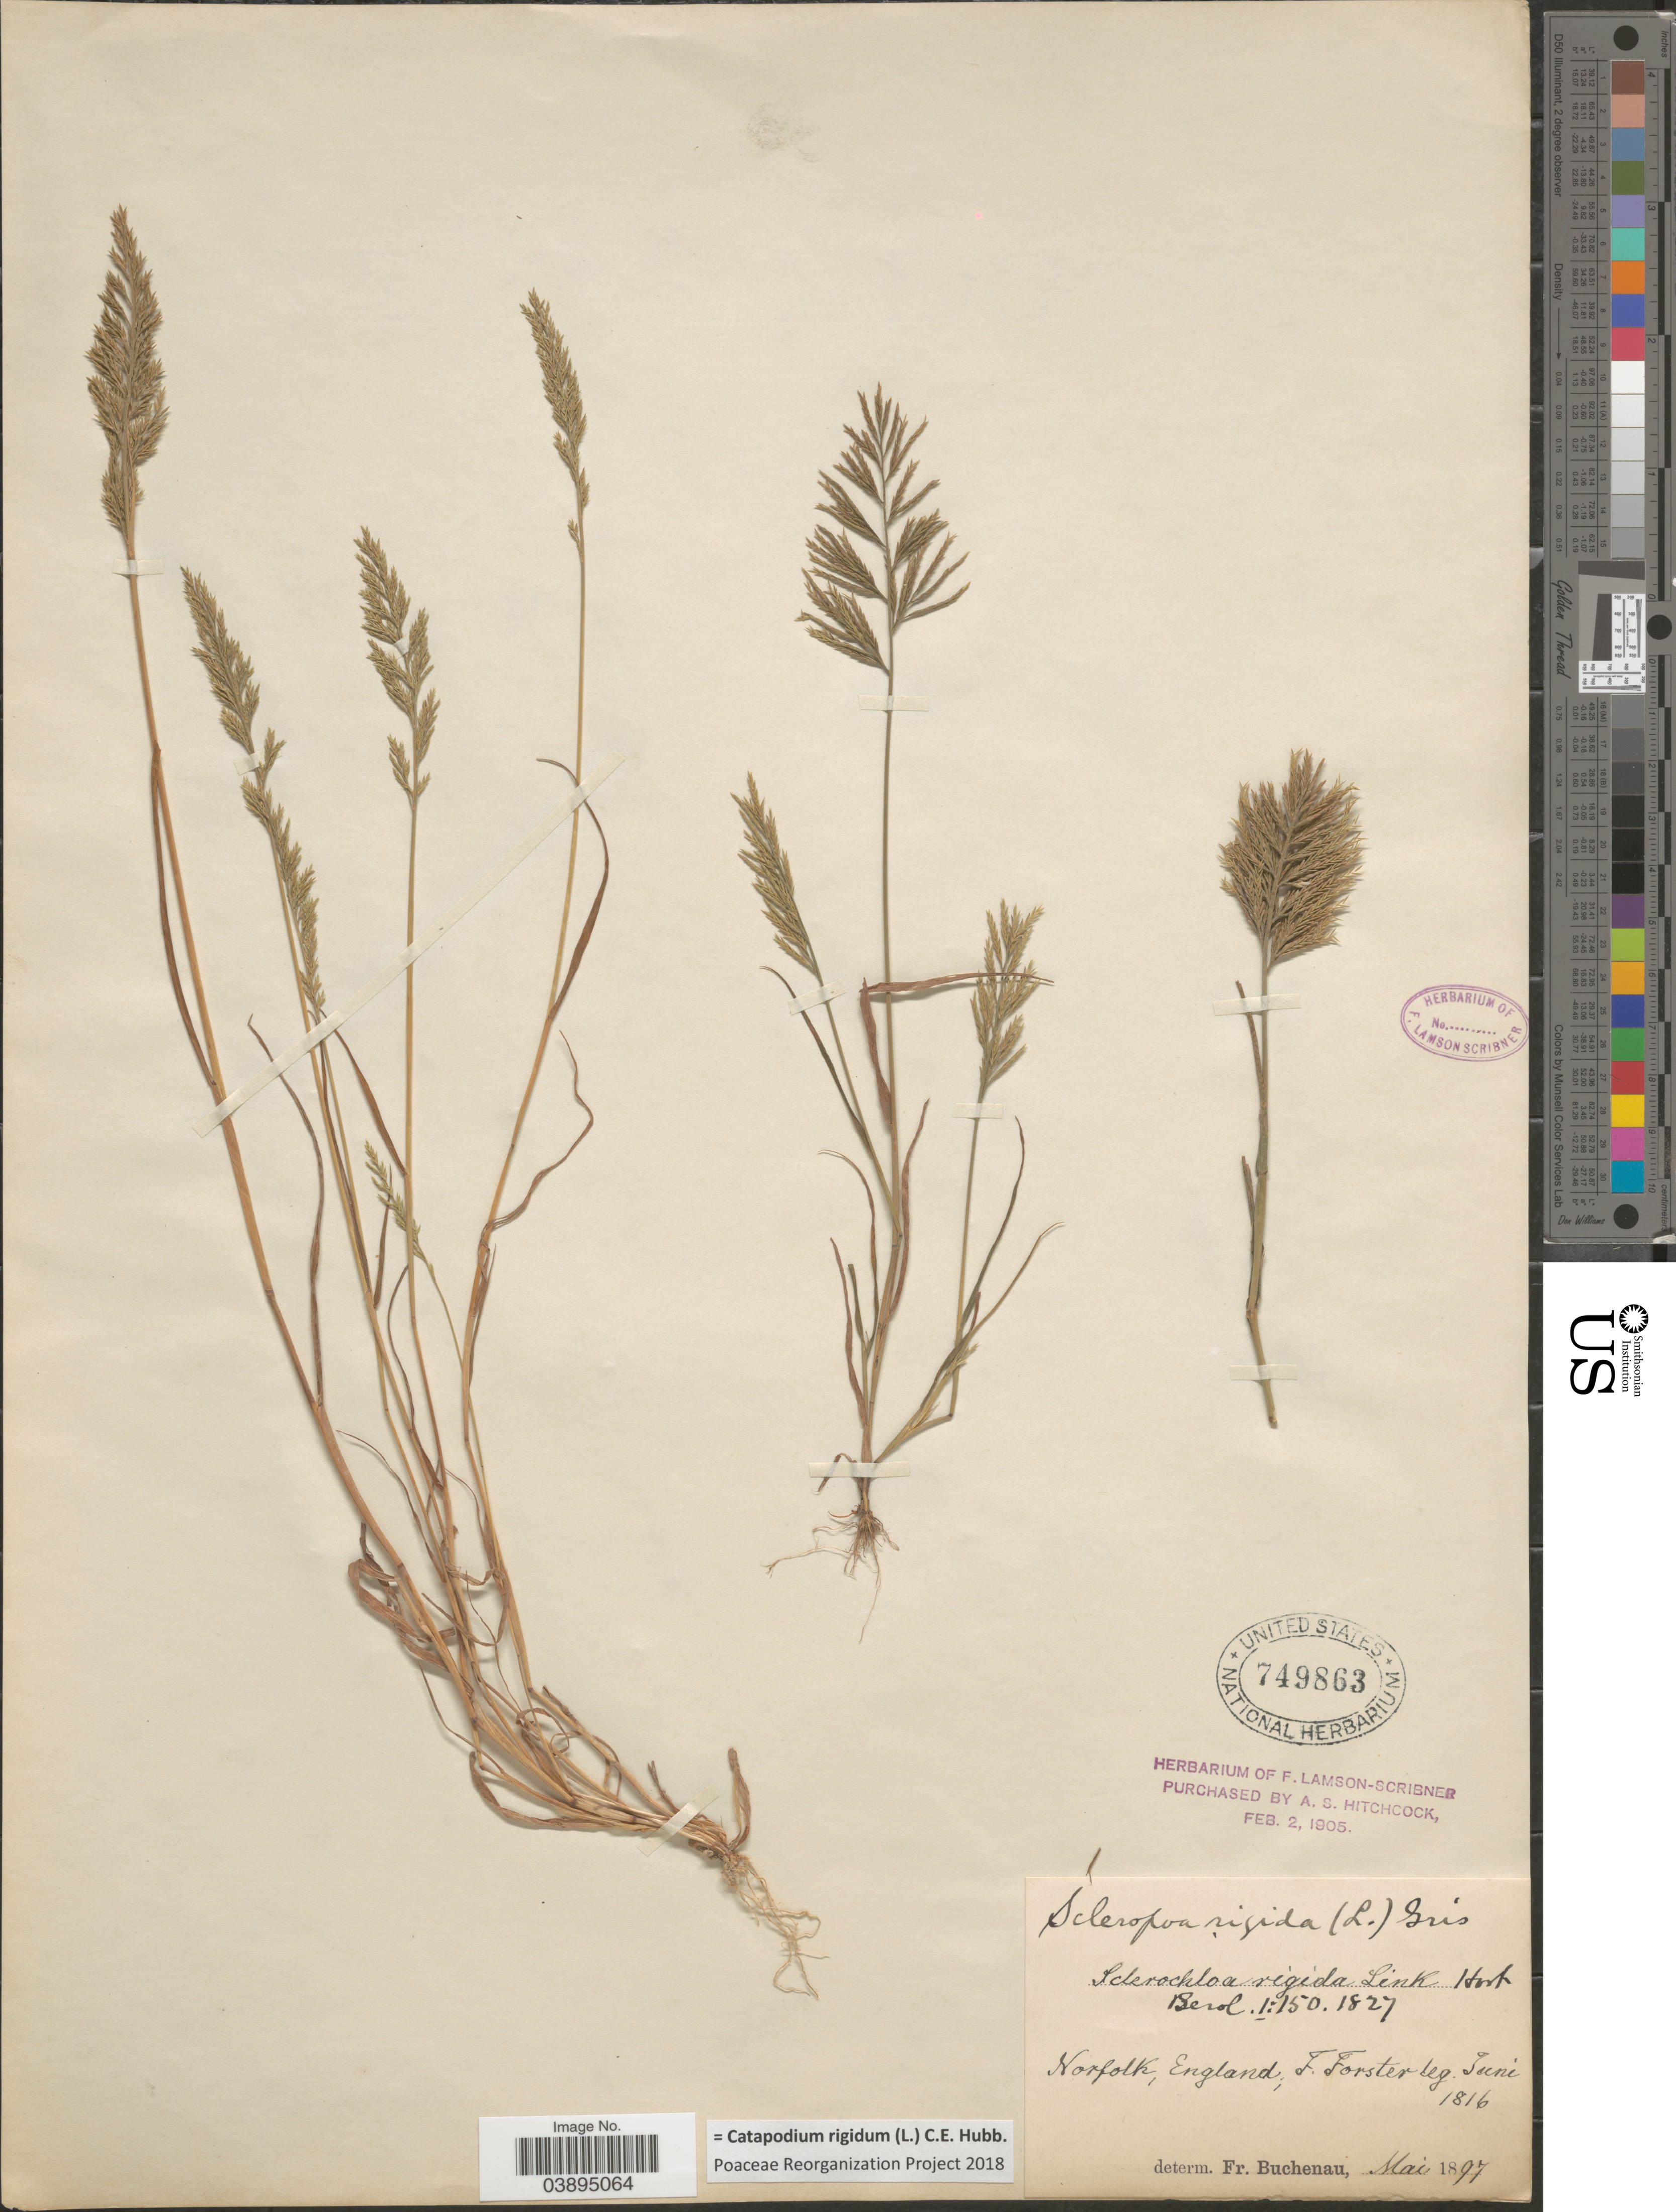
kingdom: Plantae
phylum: Tracheophyta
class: Liliopsida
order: Poales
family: Poaceae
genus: Catapodium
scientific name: Catapodium rigidum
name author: (L.) C.E. Hubb.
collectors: F. Förster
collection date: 1816-06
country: United Kingdom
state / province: England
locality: Norfolk.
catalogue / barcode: US 749863